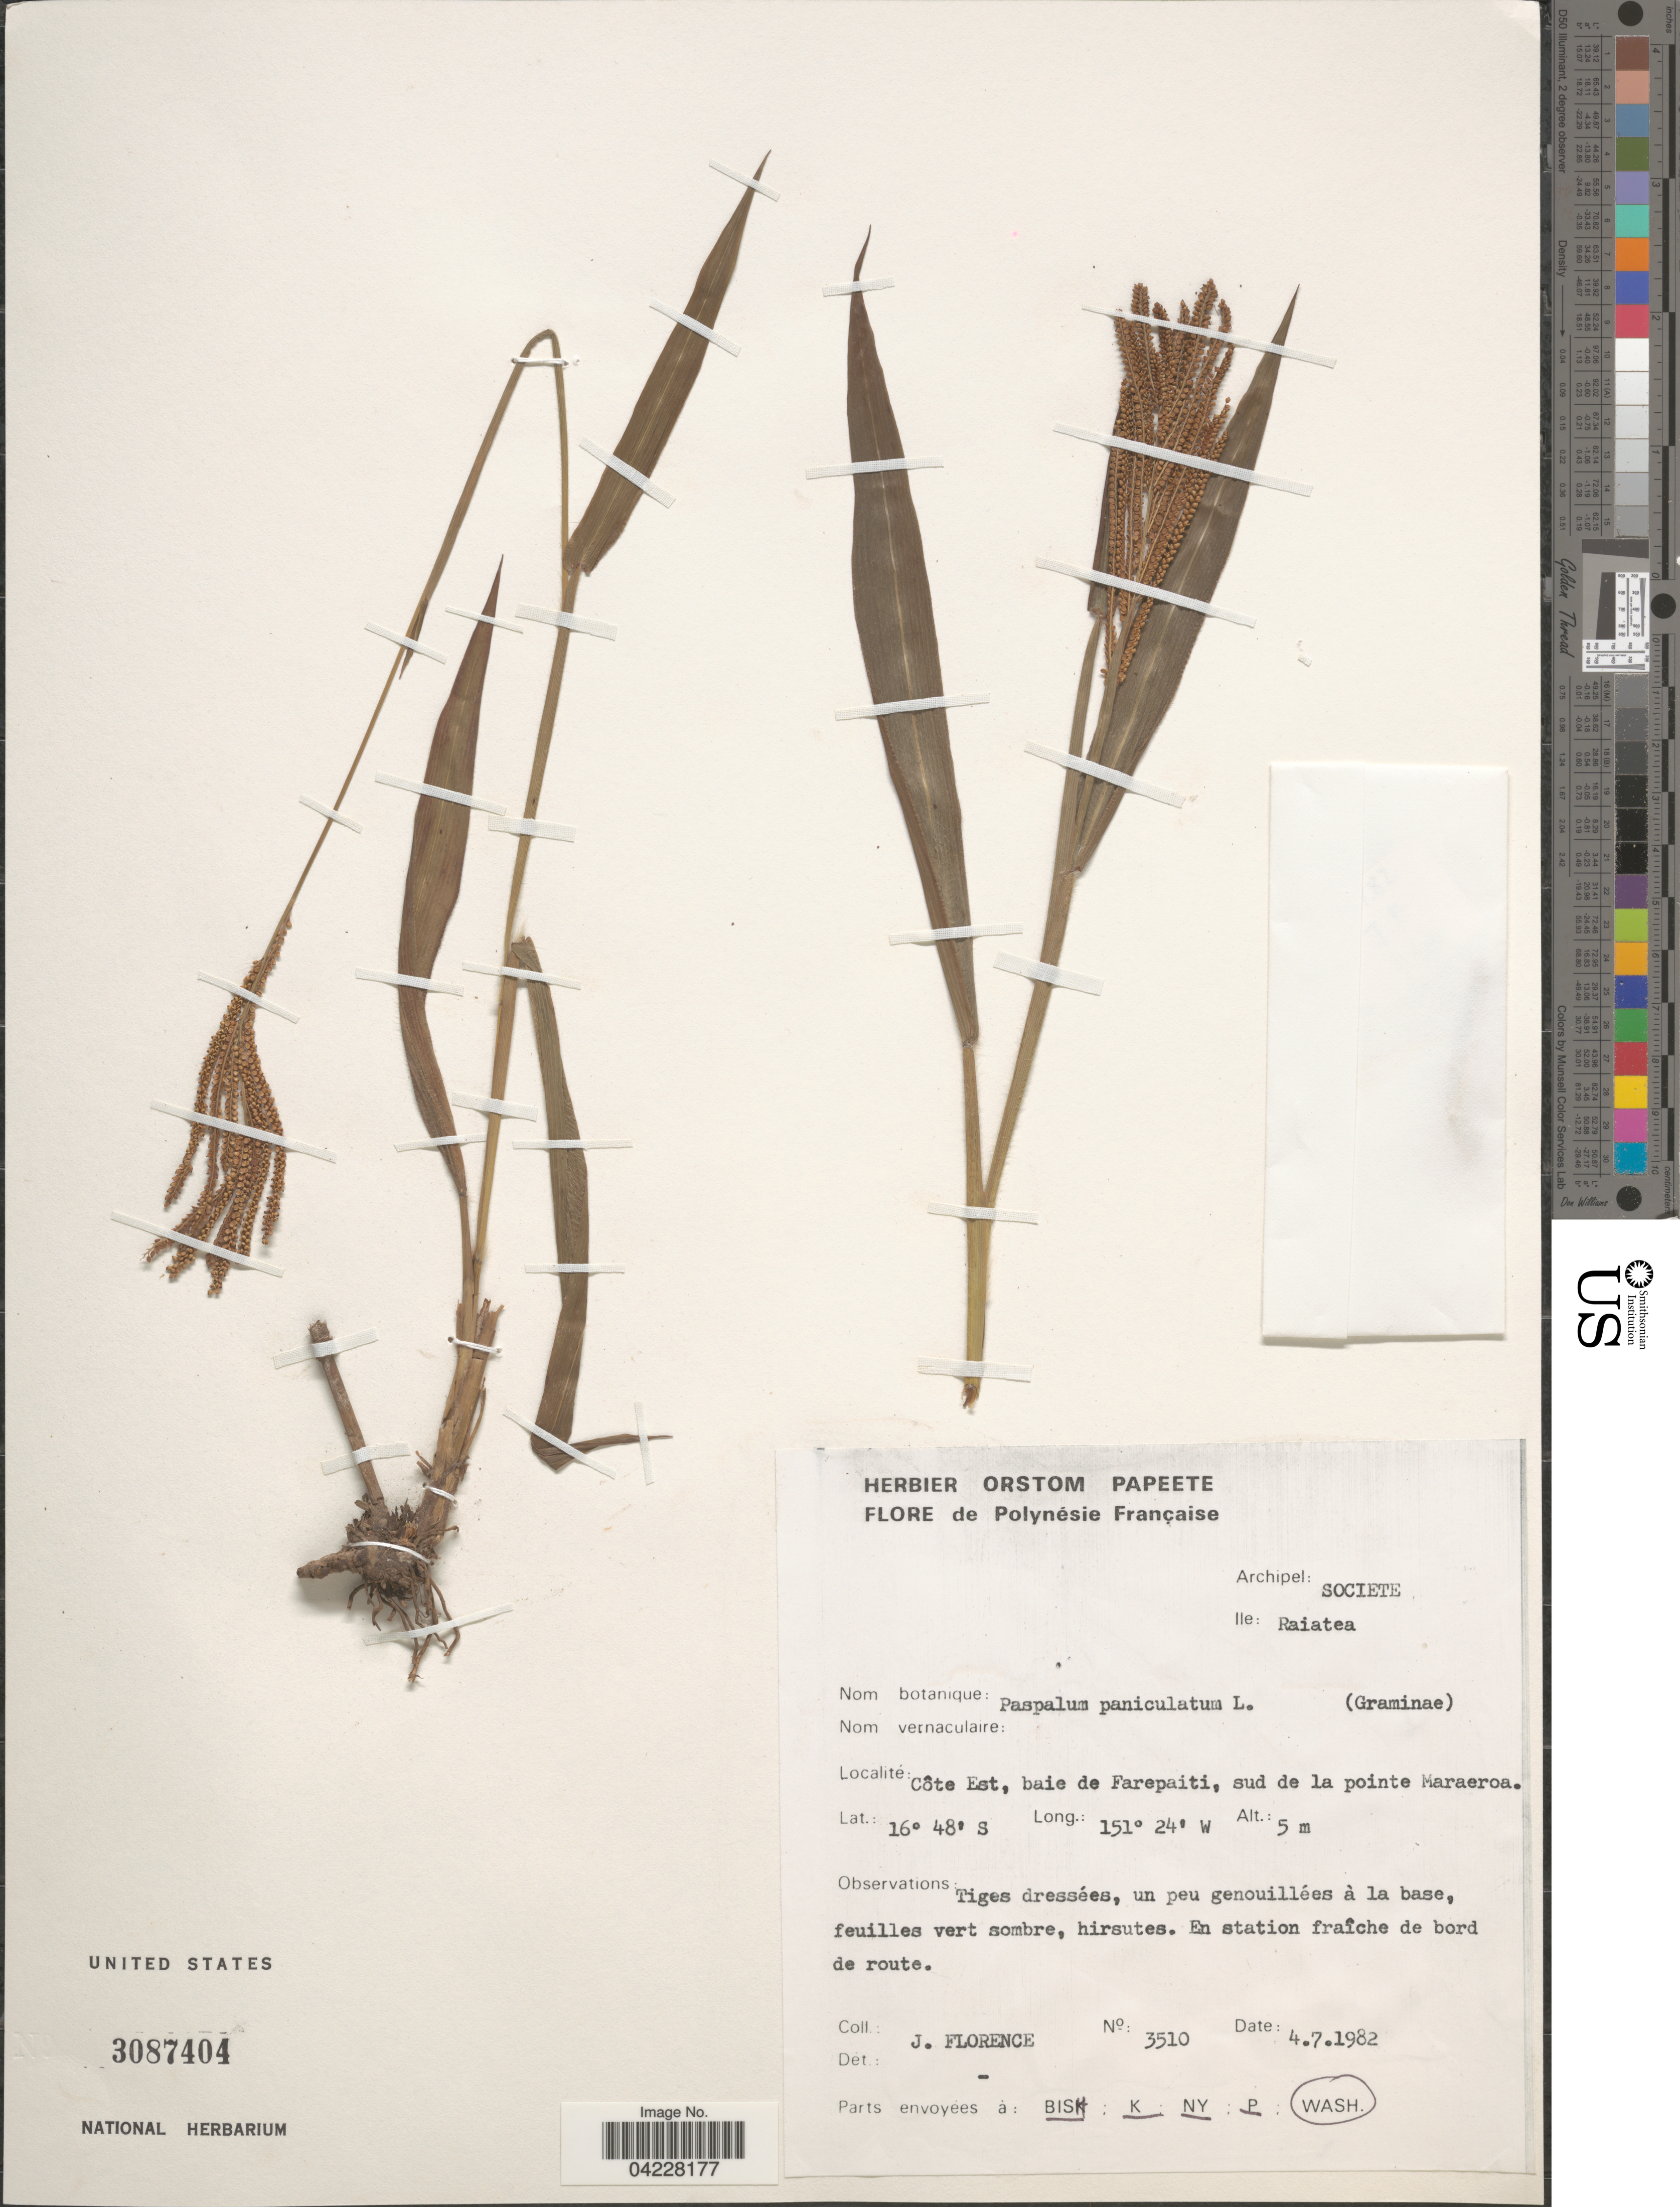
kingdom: Plantae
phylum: Tracheophyta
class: Liliopsida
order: Poales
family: Poaceae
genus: Paspalum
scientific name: Paspalum paniculatum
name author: L.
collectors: J. Florence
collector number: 3510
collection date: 1982-07-04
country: French Polynesia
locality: Archipel: Societe. Ile: Raiatea. Côte Est, baie de Farepaiti, aus de la pointe Maraeroa.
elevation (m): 5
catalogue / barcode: US 3087404